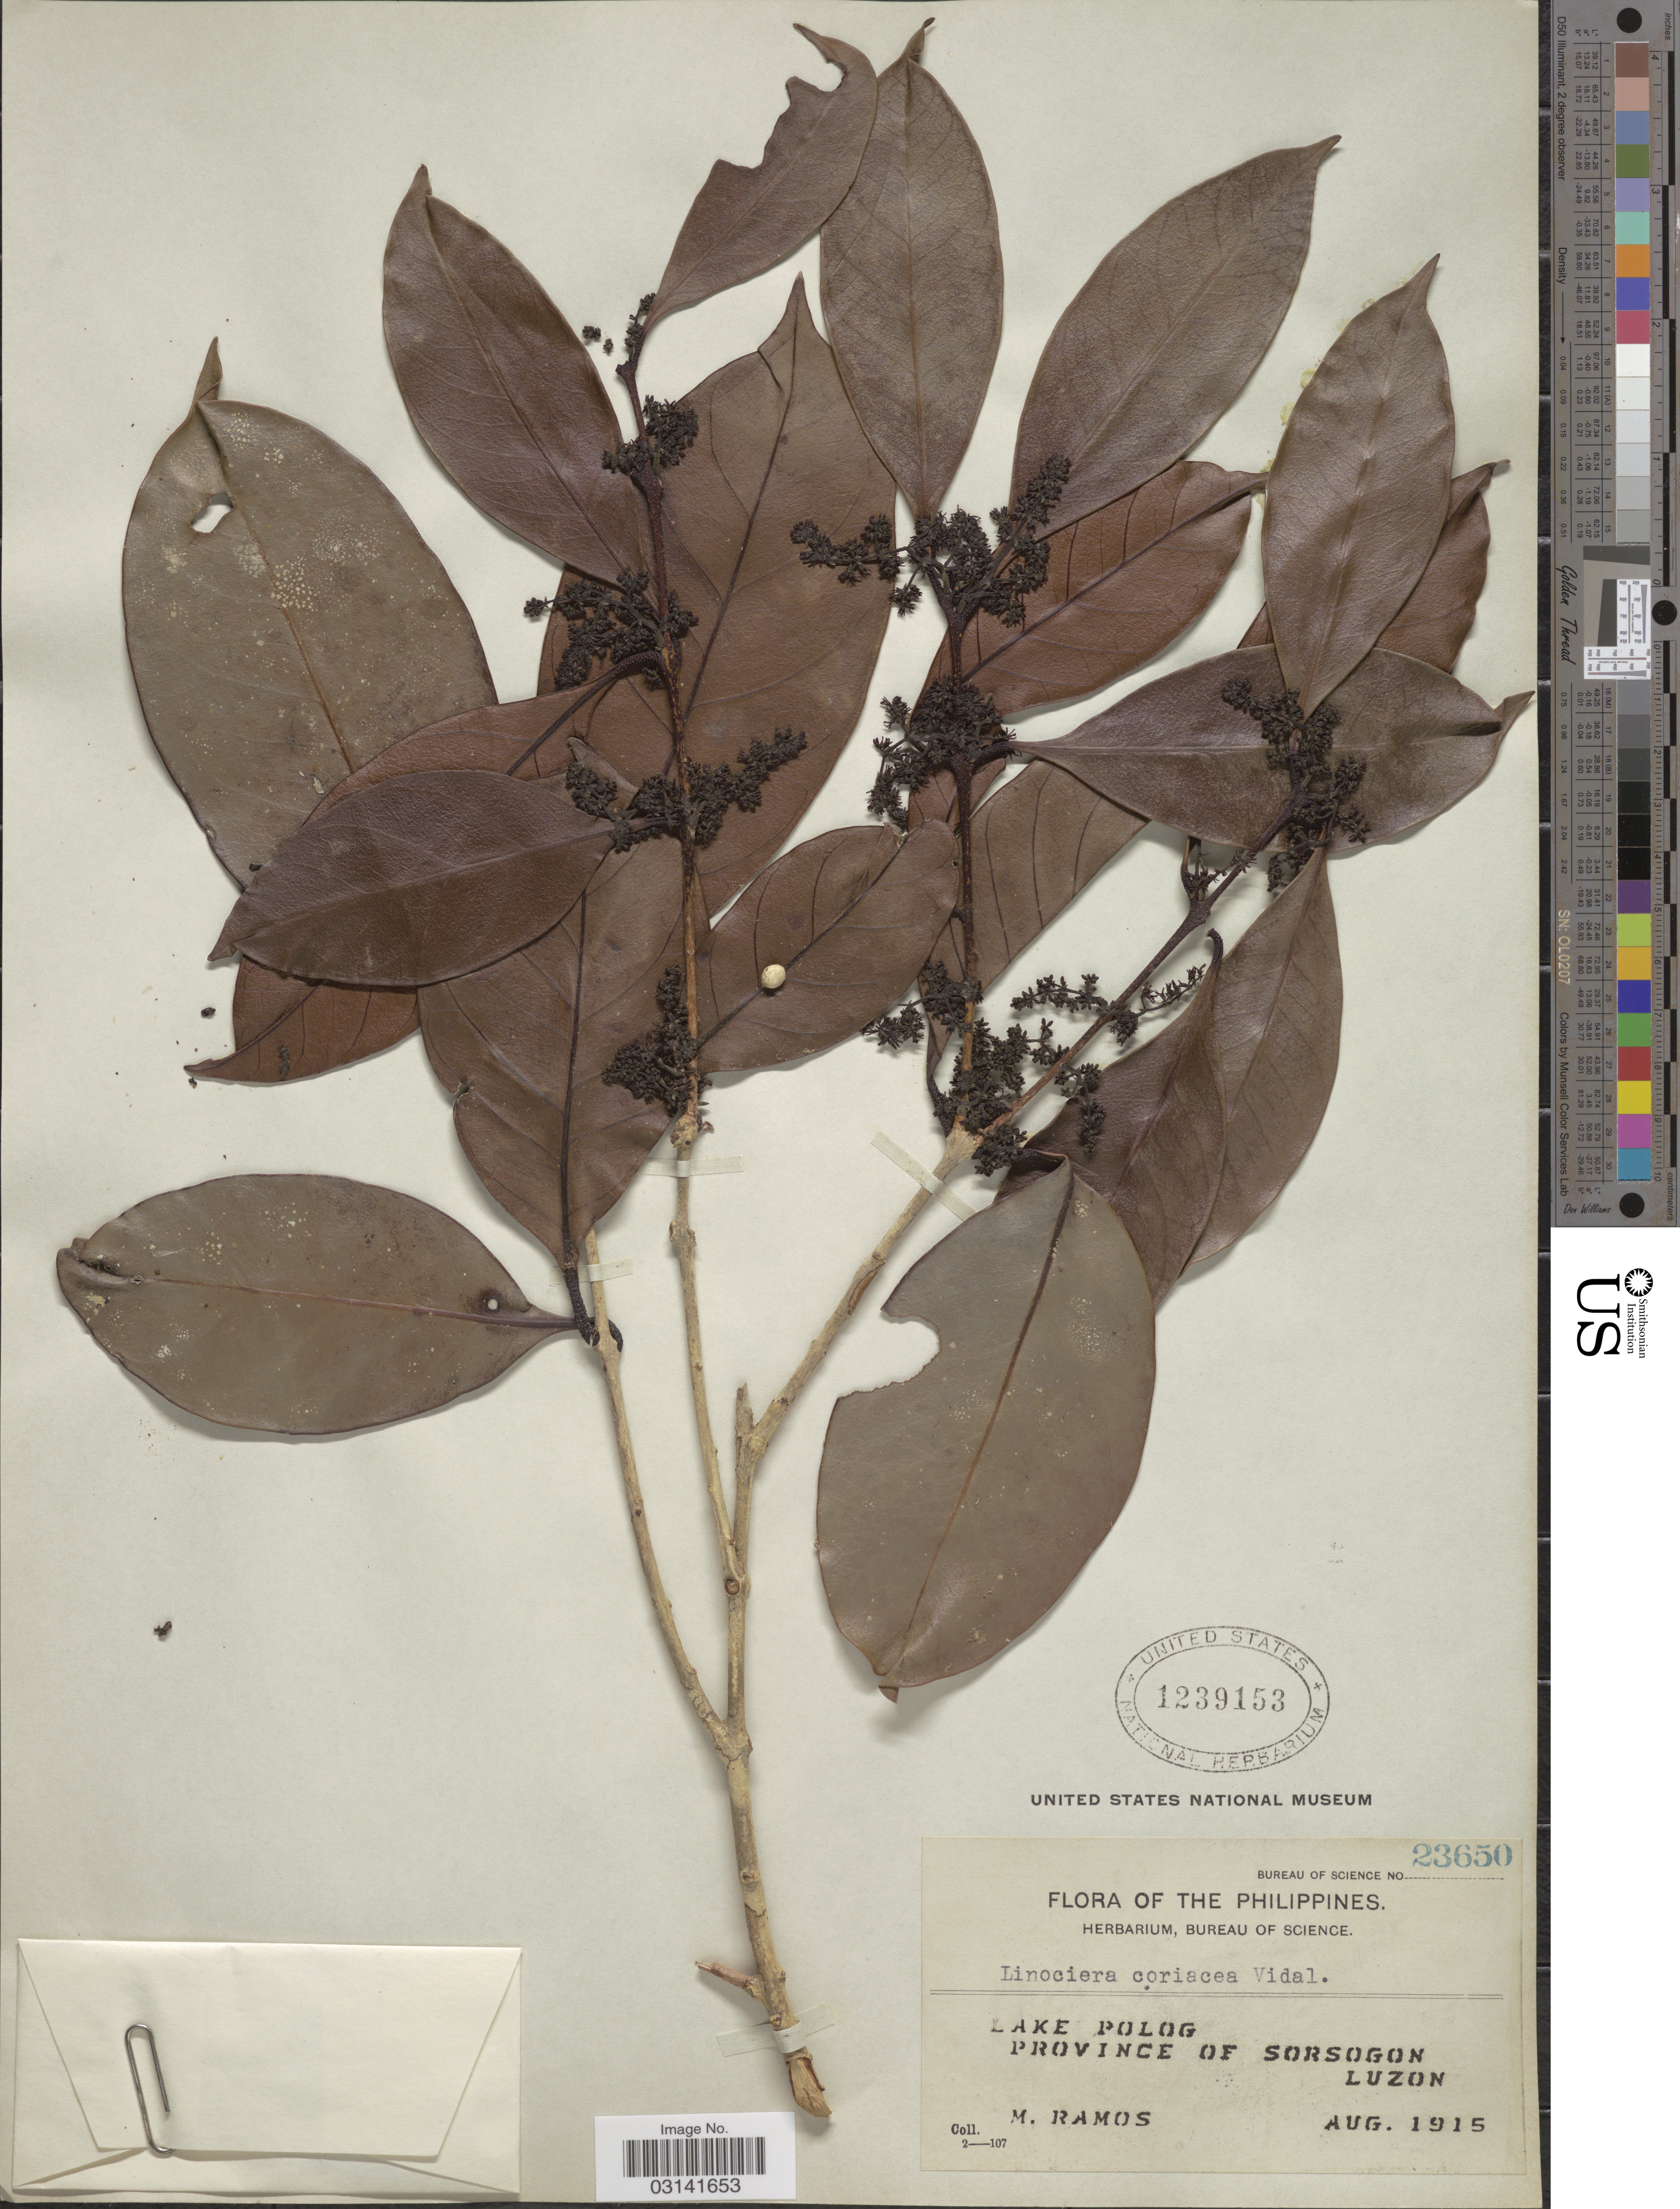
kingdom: Plantae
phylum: Tracheophyta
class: Magnoliopsida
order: Lamiales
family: Oleaceae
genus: Chionanthus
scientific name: Chionanthus coriaceus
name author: (S. Vidal) Y.P. Yang & S.Y. Lu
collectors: M. Ramos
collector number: Bureau of Science 23650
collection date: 1915-08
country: Philippines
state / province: Bicol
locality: Lake Polog. Province of Sorsogon. Luzon.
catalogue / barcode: US 1239153